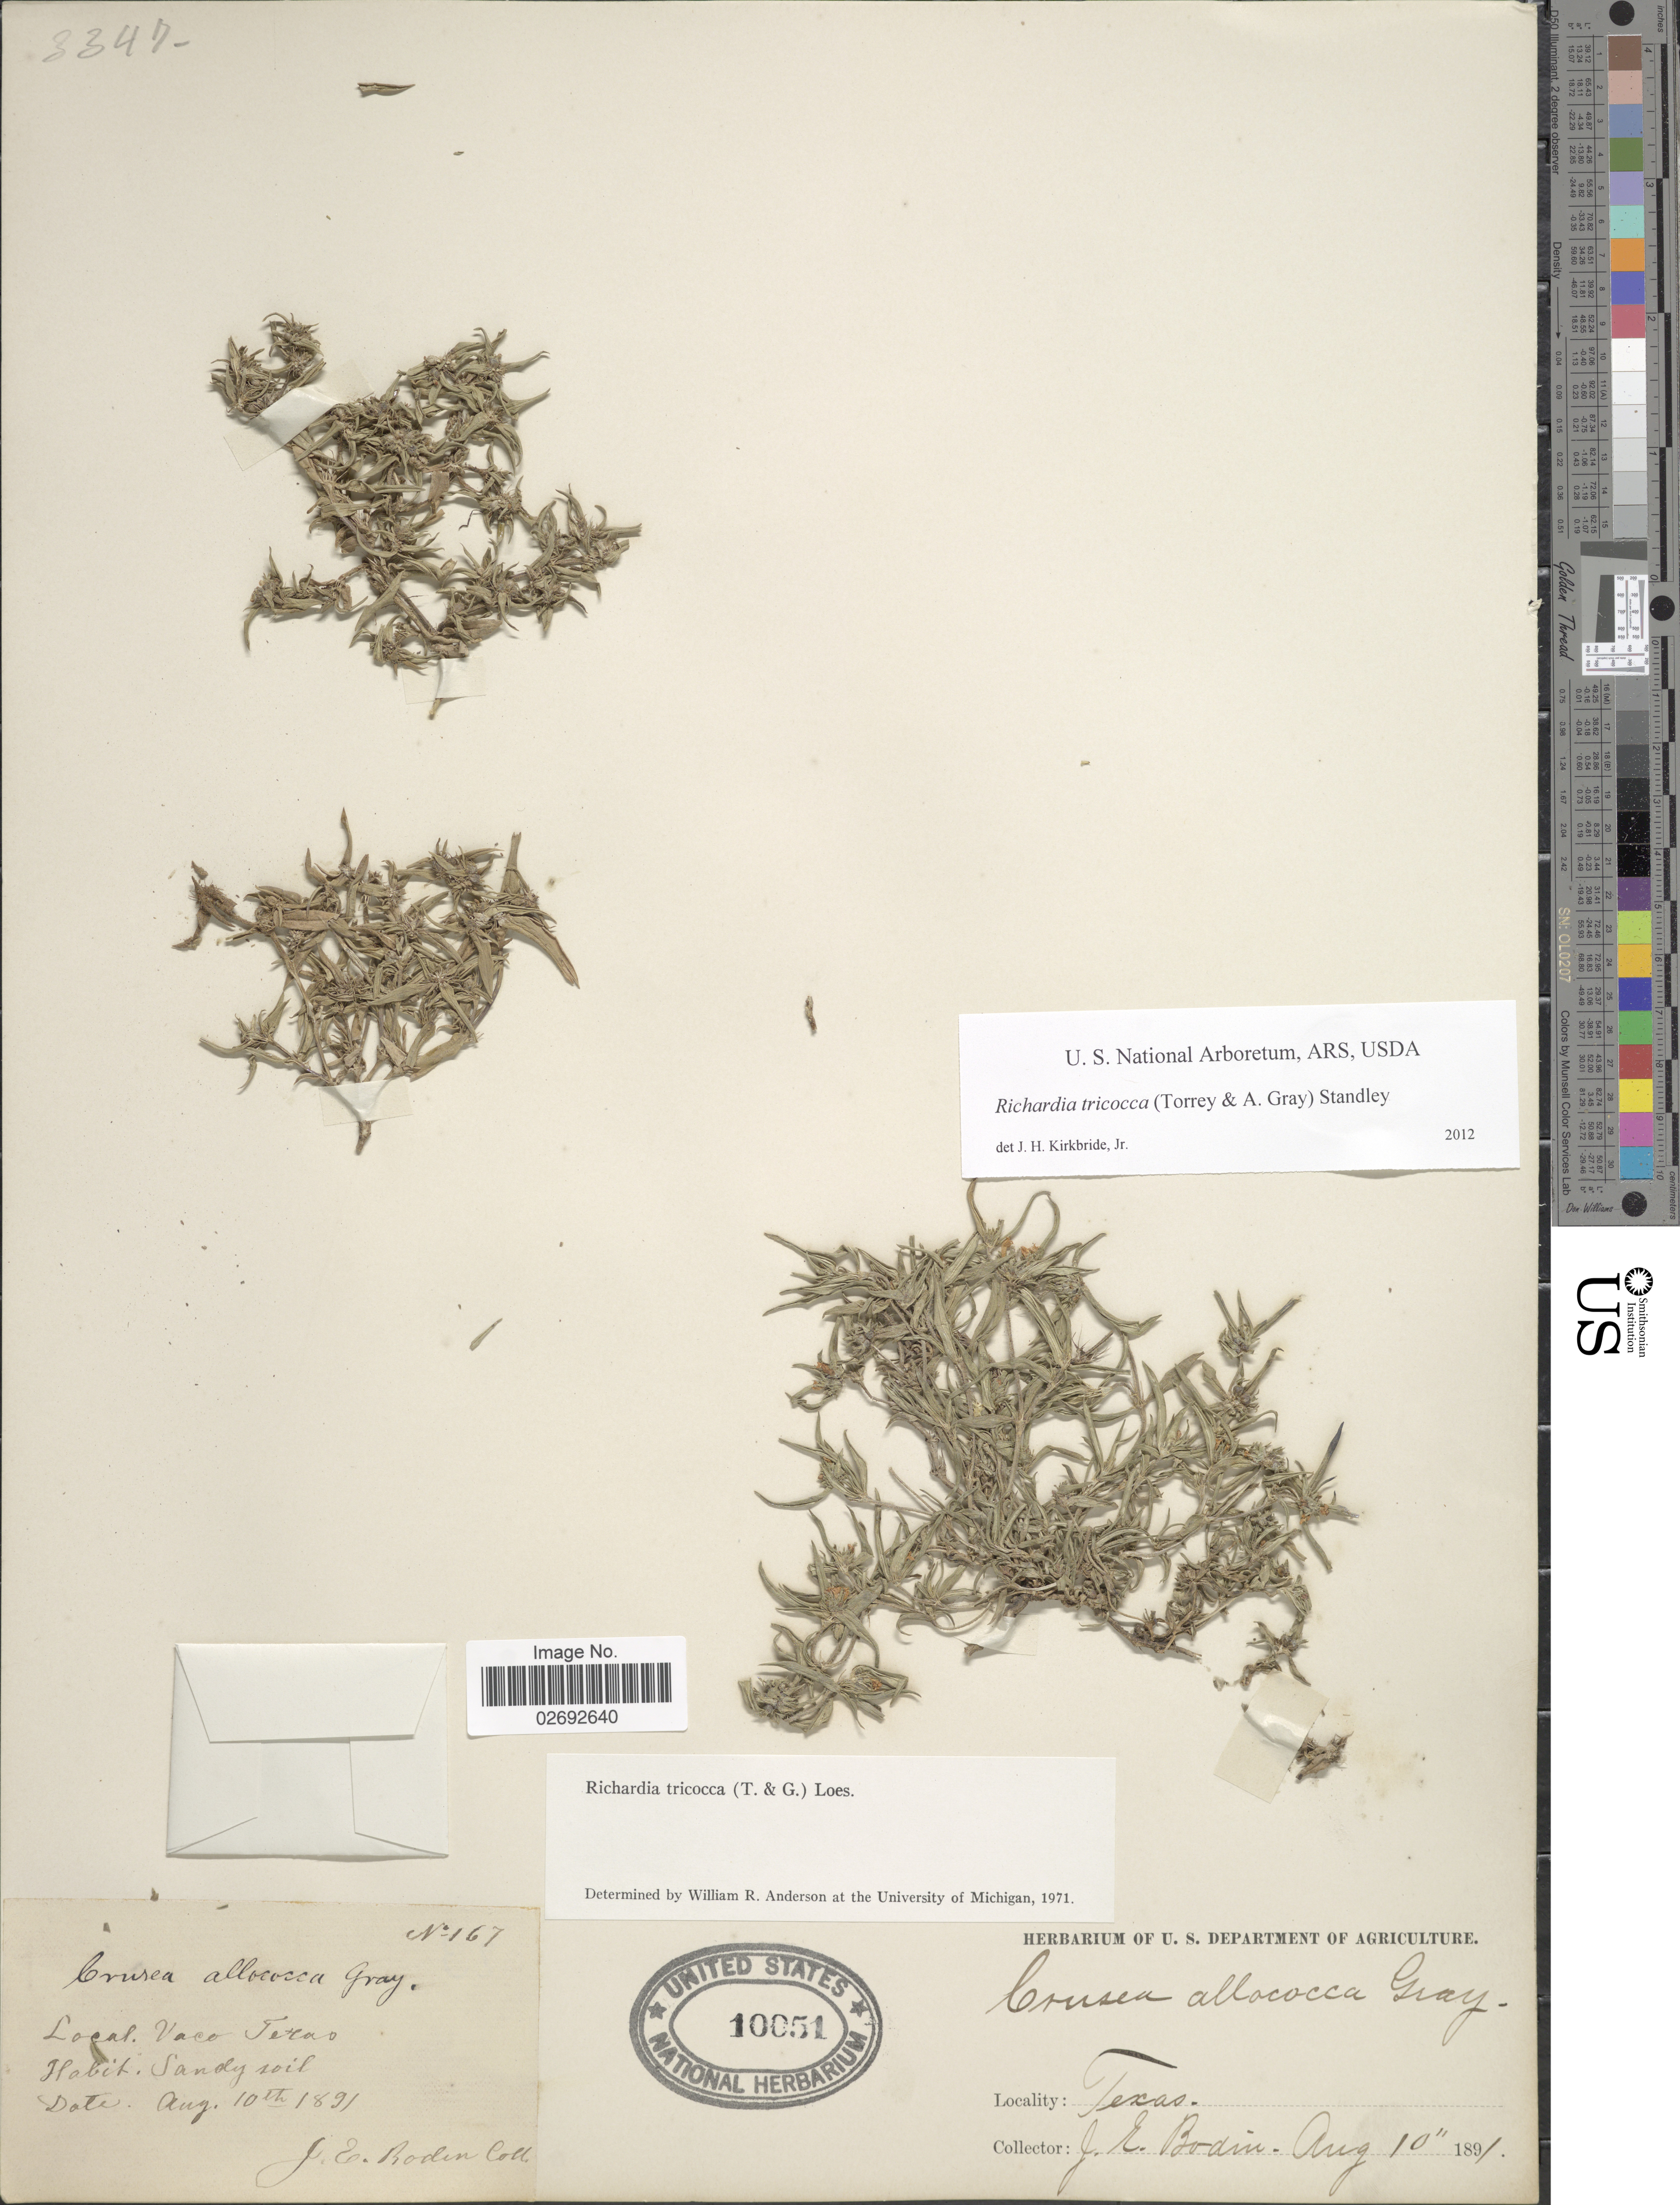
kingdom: Plantae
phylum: Tracheophyta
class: Magnoliopsida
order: Gentianales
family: Rubiaceae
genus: Richardia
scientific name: Richardia tricocca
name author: (Torr.) Standl.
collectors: J. E. Bodin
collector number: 167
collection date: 1891-08-10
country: United States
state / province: Texas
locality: Vaco Texas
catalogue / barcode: US 10051